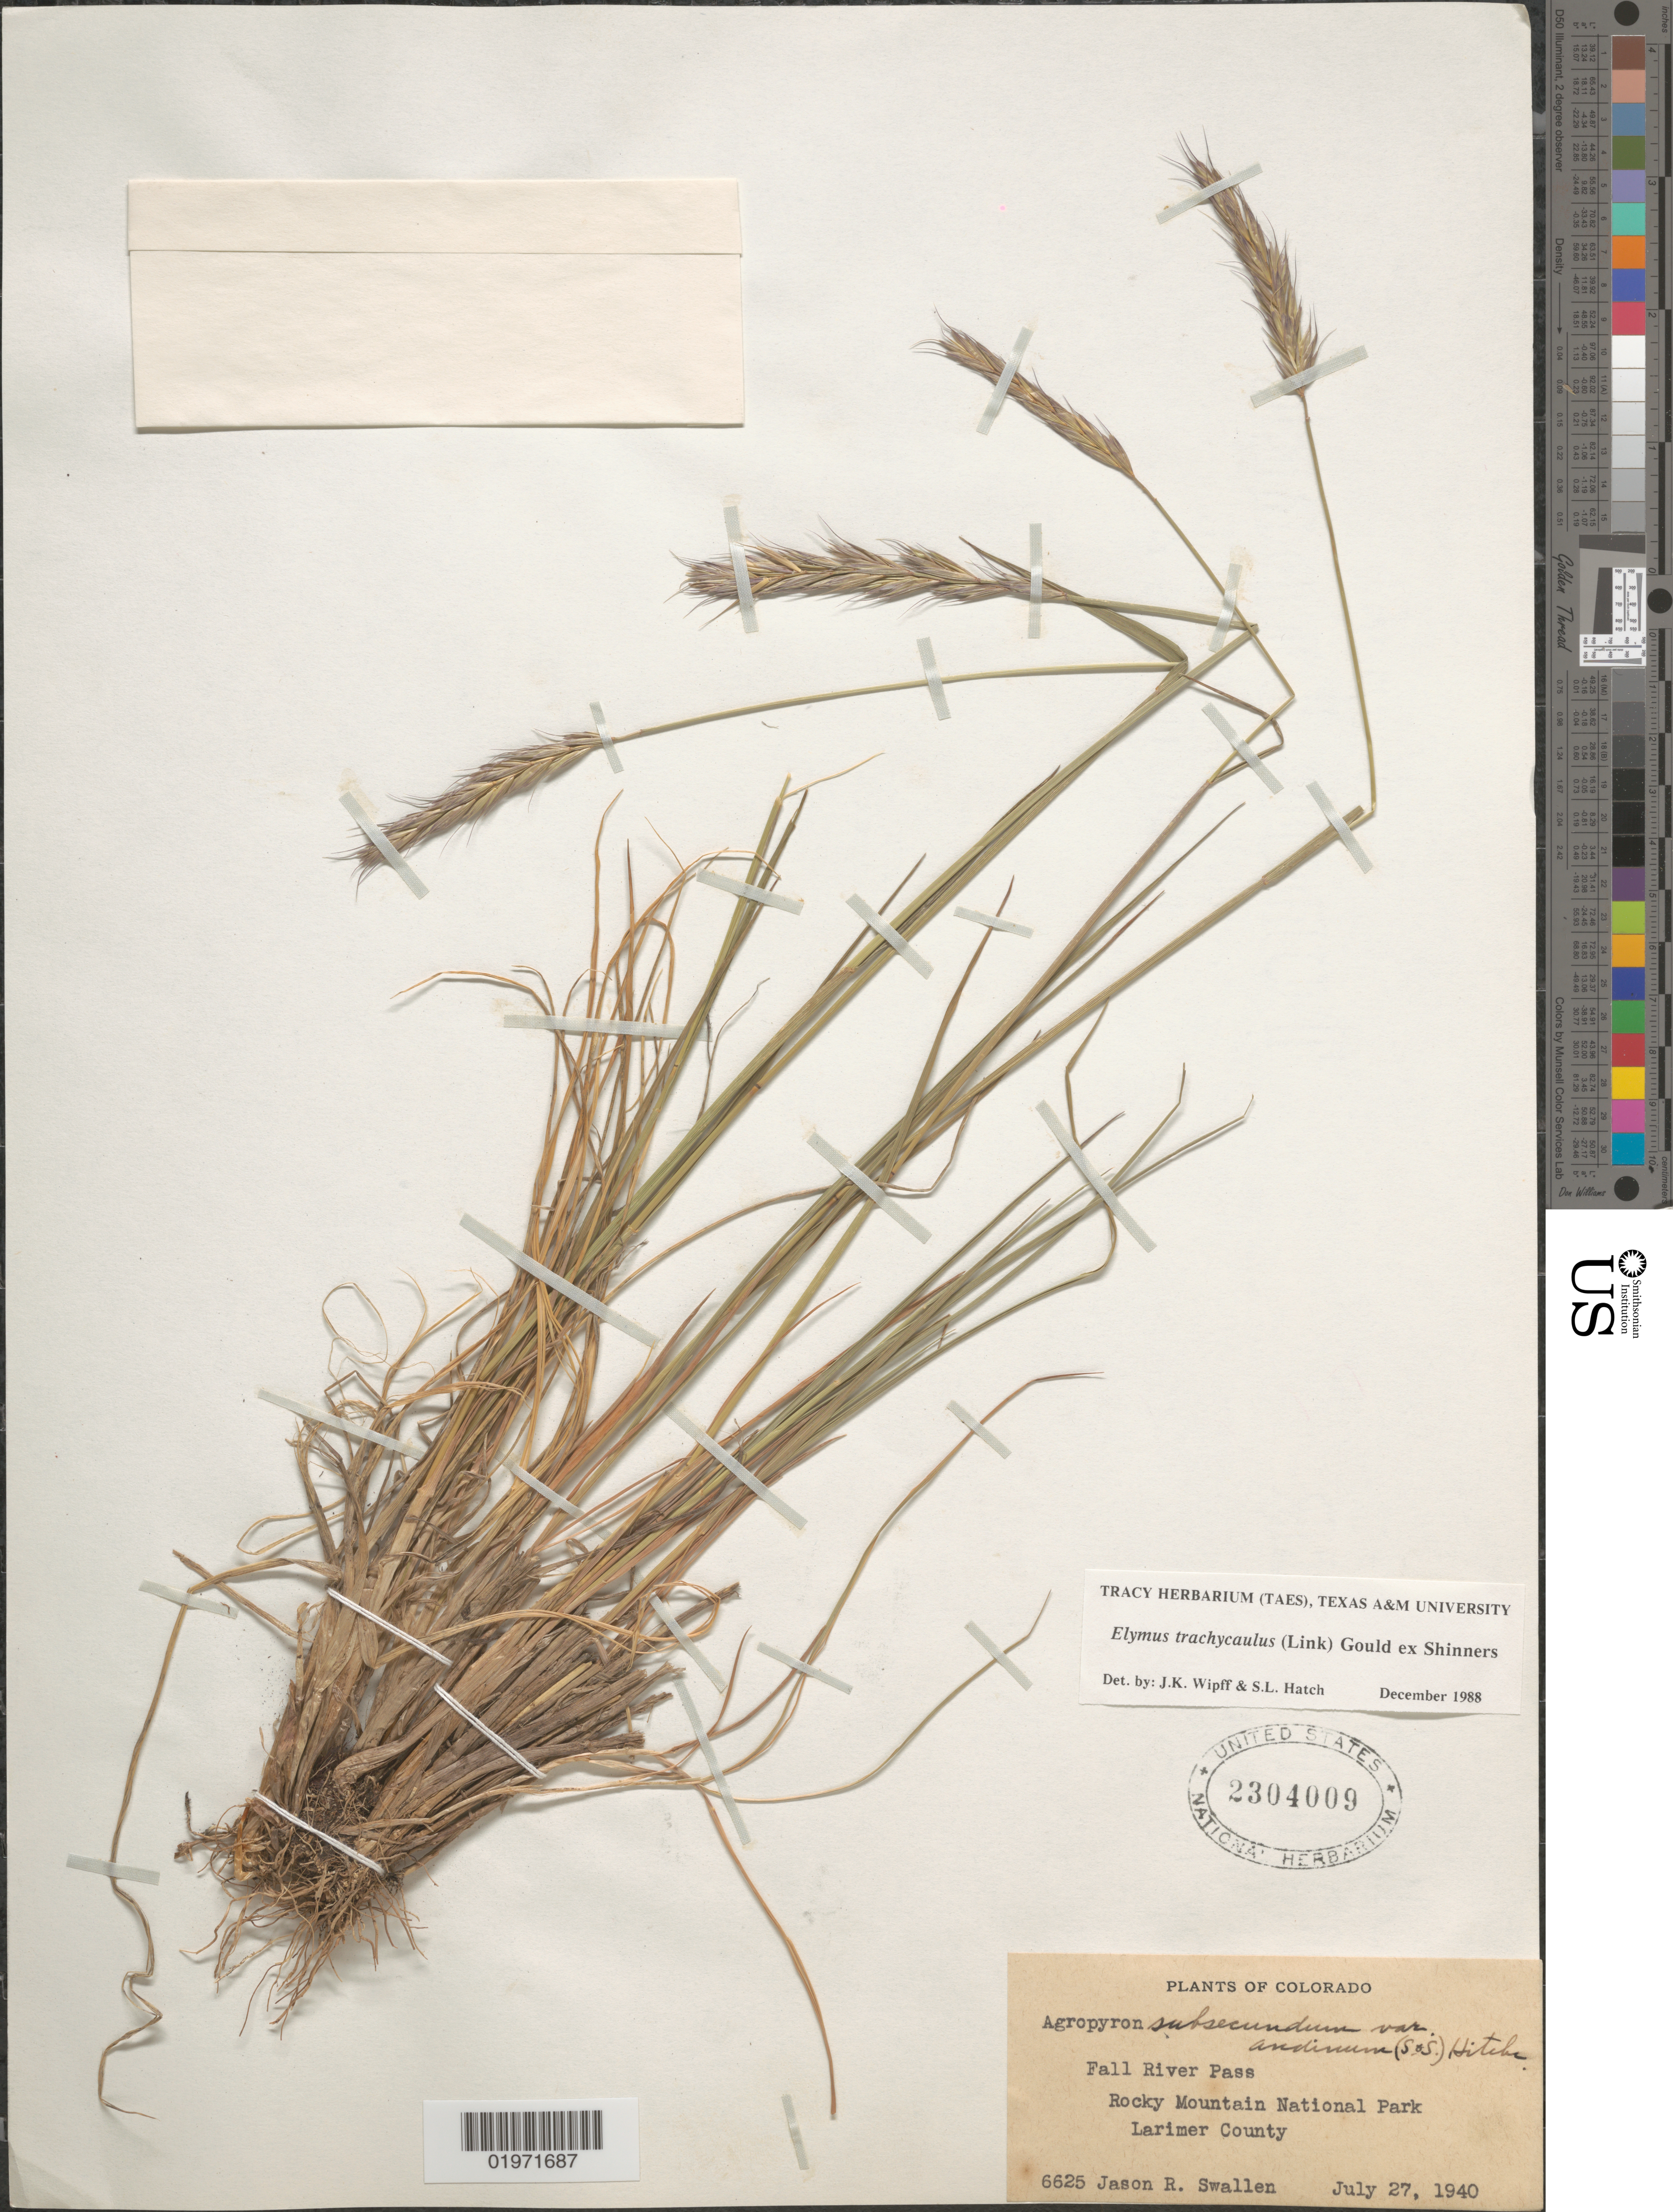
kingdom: Plantae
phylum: Tracheophyta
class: Liliopsida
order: Poales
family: Poaceae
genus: Elymus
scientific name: Elymus trachycaulus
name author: (Link) Gould ex Shinners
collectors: J. R. Swallen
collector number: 6625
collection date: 1940-07-27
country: United States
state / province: Colorado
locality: Fall River Pass, Rocky Mountain National Park, Larimer County.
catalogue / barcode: US 2304009